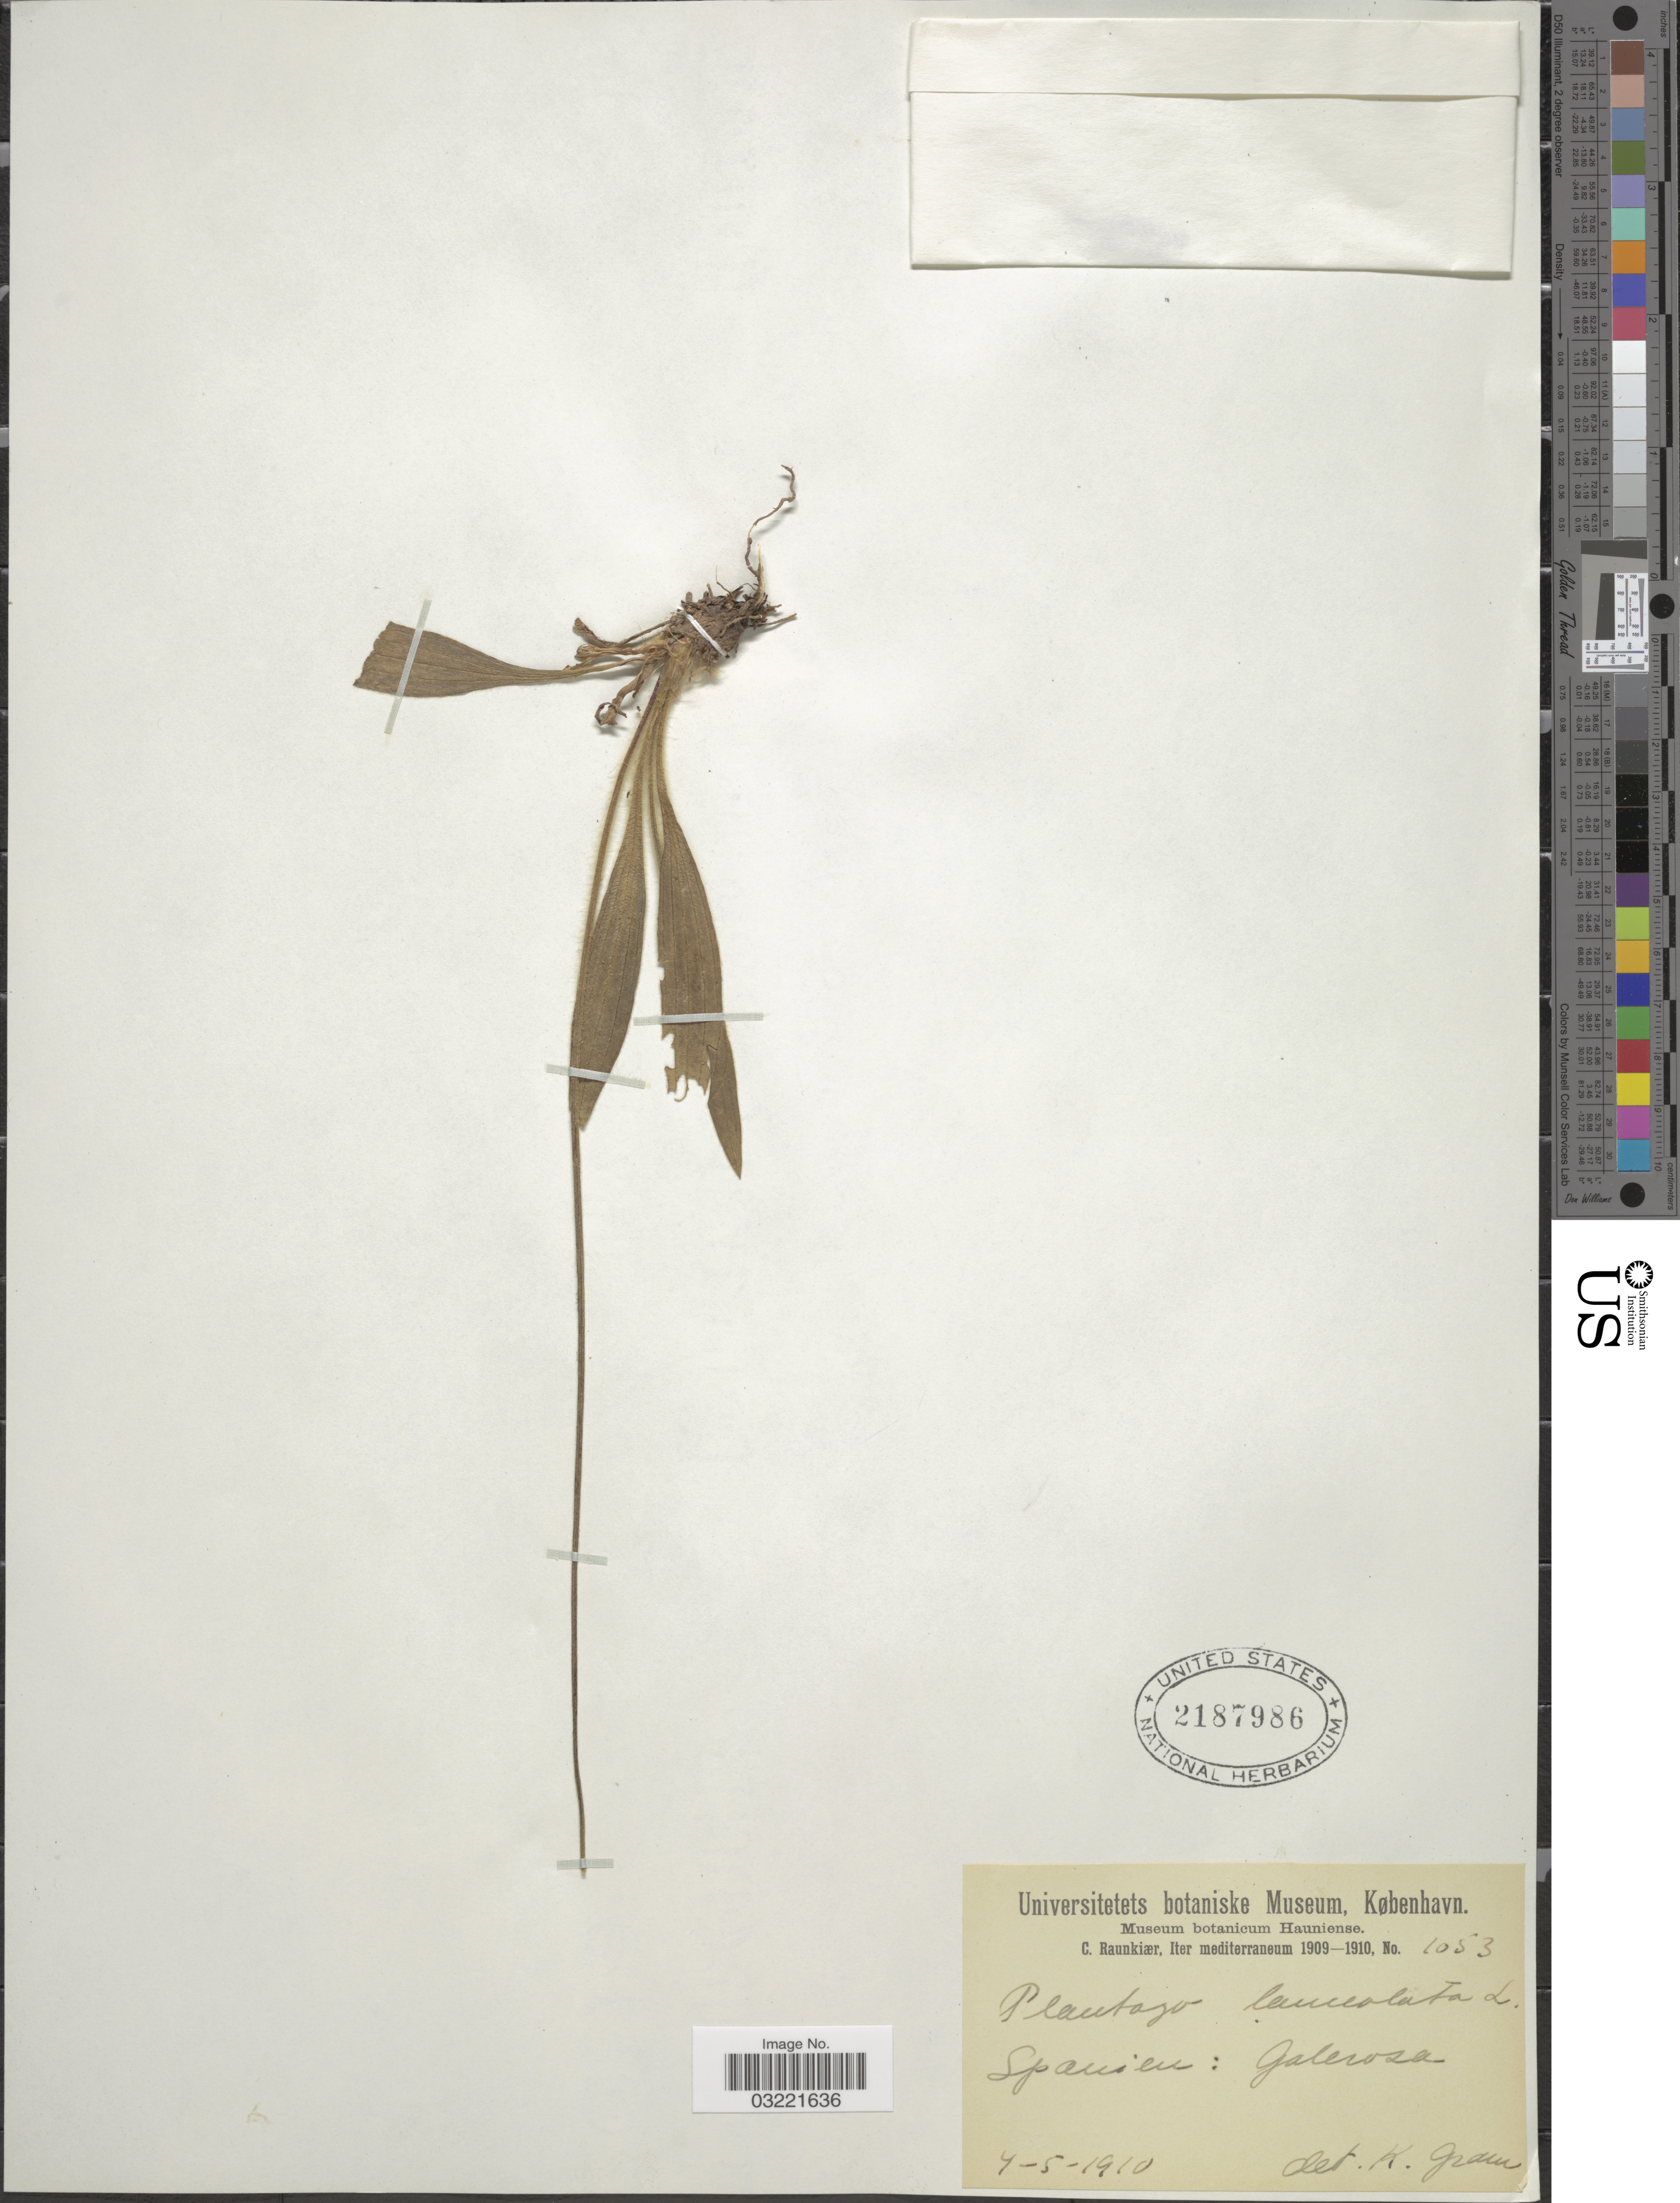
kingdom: Plantae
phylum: Tracheophyta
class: Magnoliopsida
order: Lamiales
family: Plantaginaceae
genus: Plantago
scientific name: Plantago lanceolata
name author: L.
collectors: C. Raunkiær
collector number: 1053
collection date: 1910-05-04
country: Spain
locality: Iter mediterraneum. Spanien: Galerosa.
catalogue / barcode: US 2187986